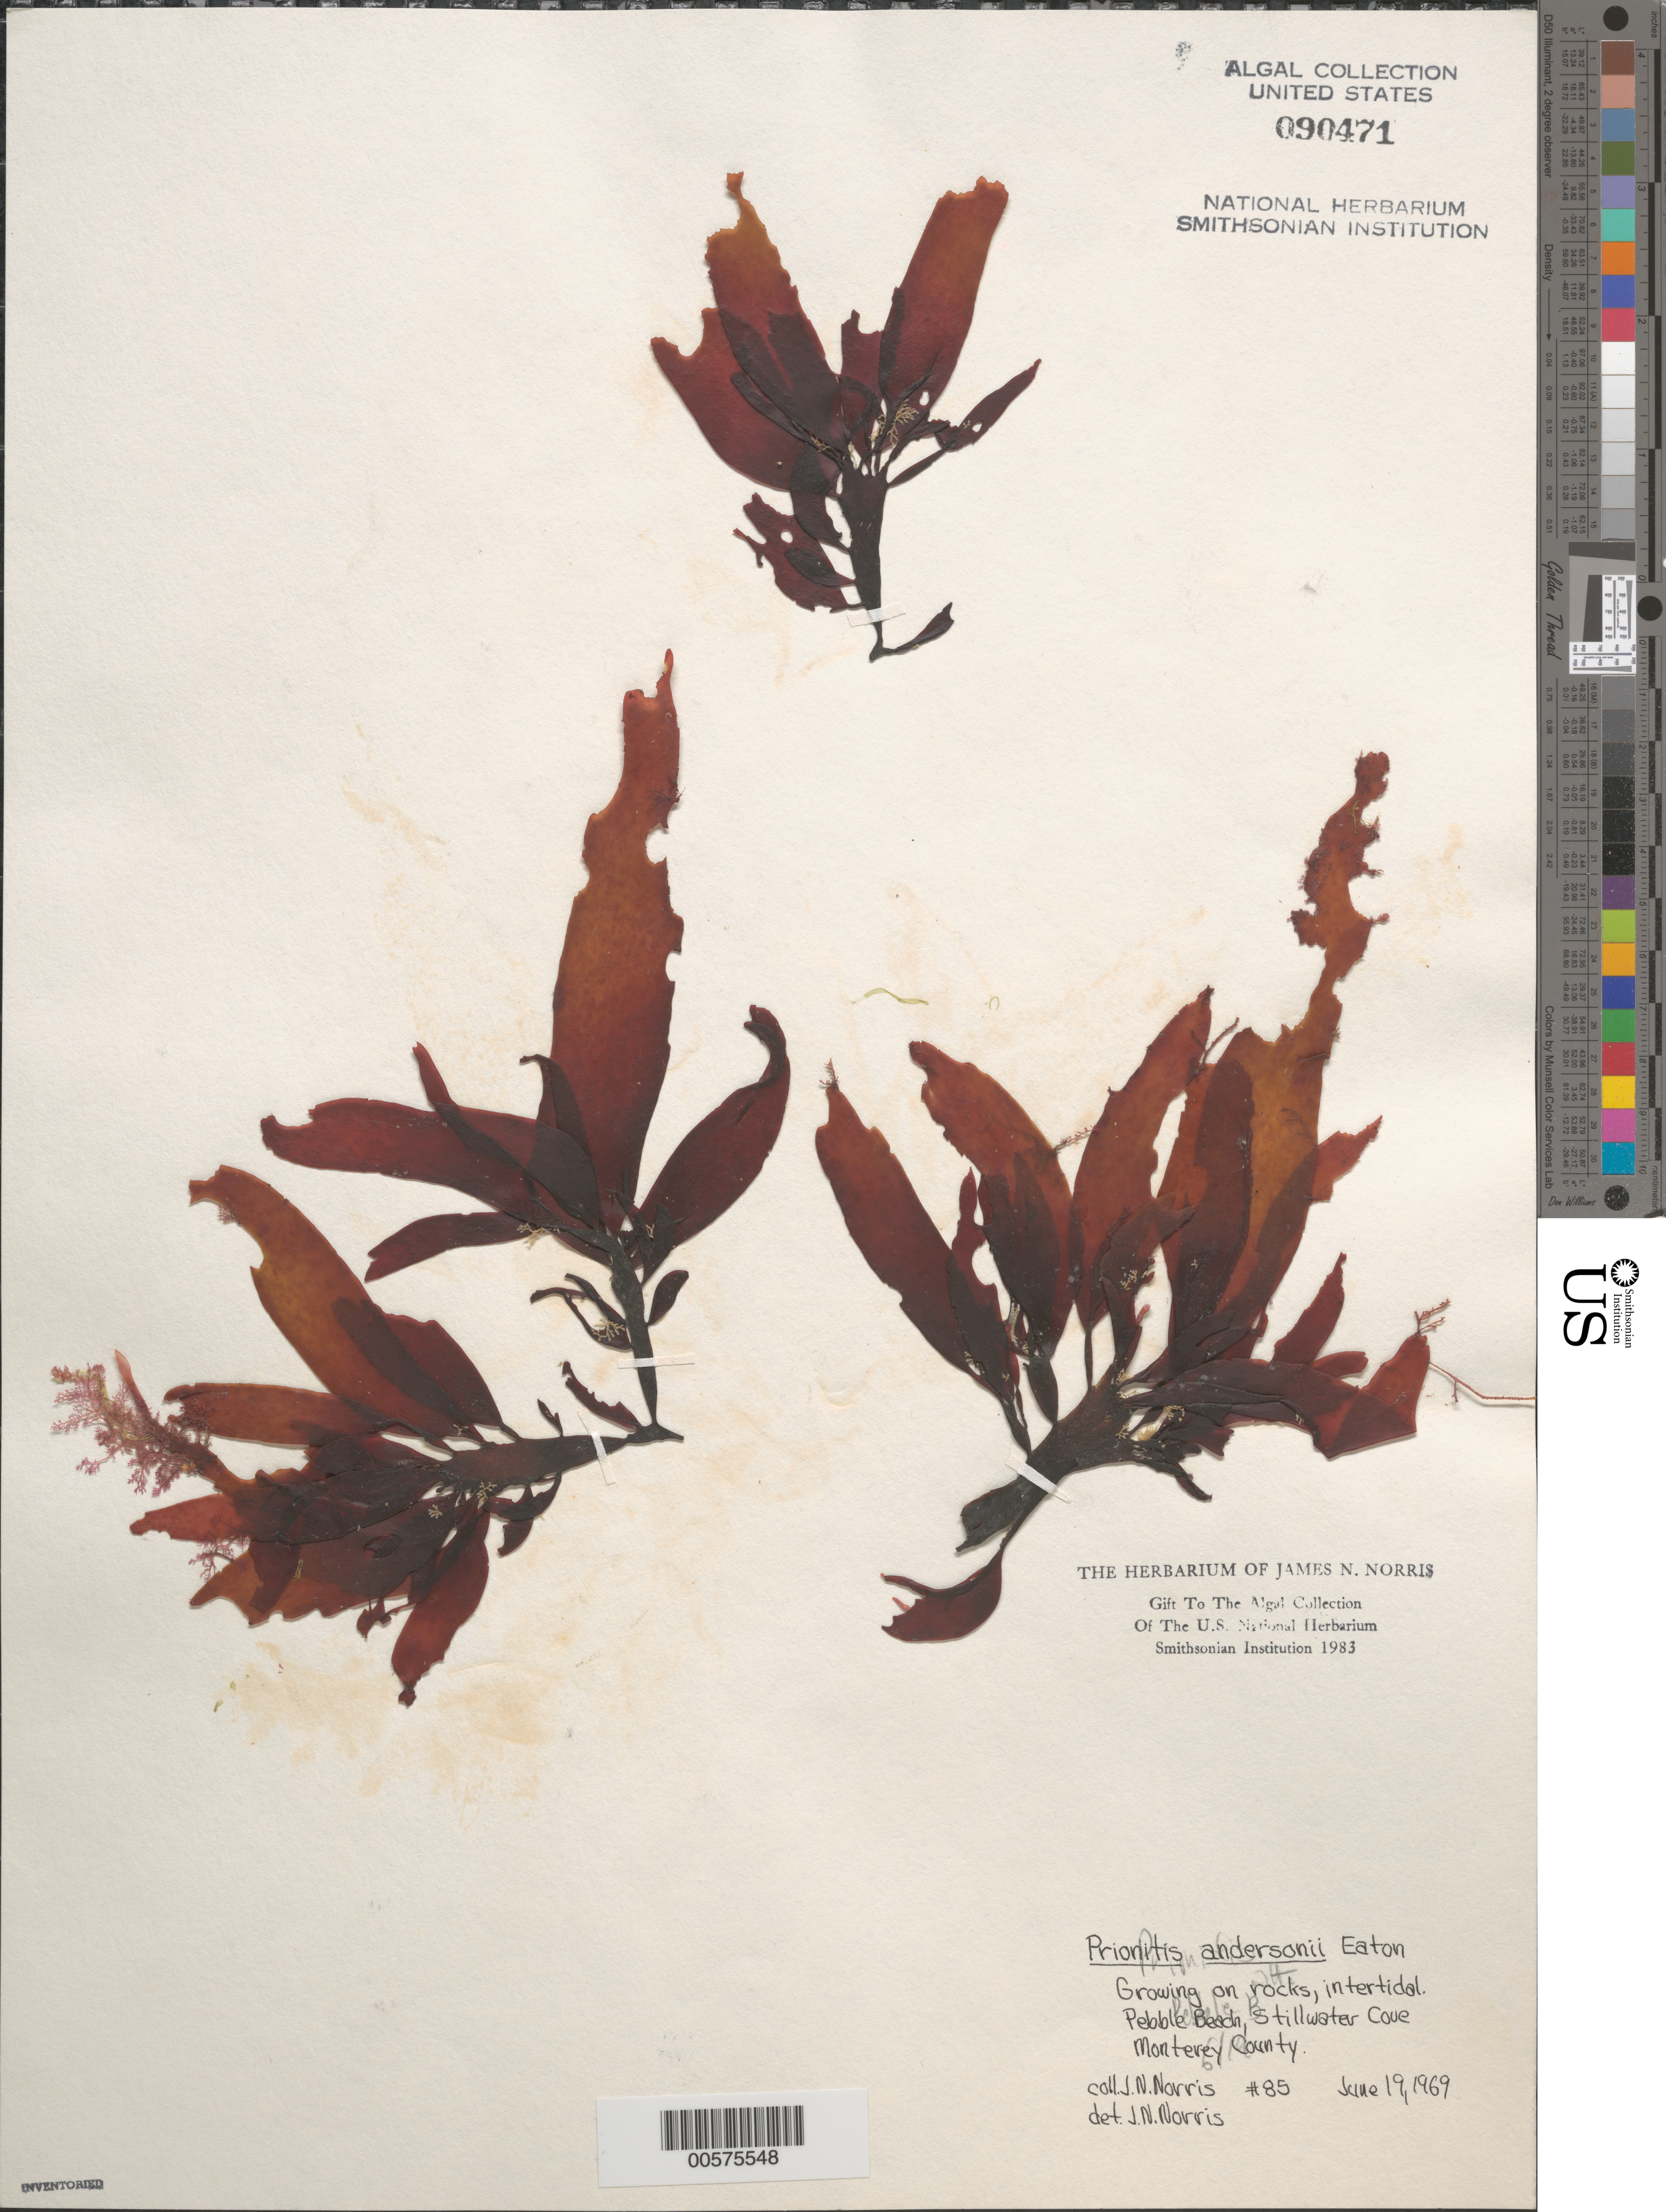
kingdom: Plantae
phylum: Rhodophyta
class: Florideophyceae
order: Cryptonemiales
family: Cryptonemiaceae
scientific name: Prionitis sternbergii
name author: (C. Agardh) J. Agardh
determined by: Algae name updating Project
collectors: J. N. Norris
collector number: JN-85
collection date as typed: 19 Jun 1969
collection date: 1969-06-19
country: United States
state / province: California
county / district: Monterey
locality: Pebble Beach, Stillwater Cove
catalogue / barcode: US 90471